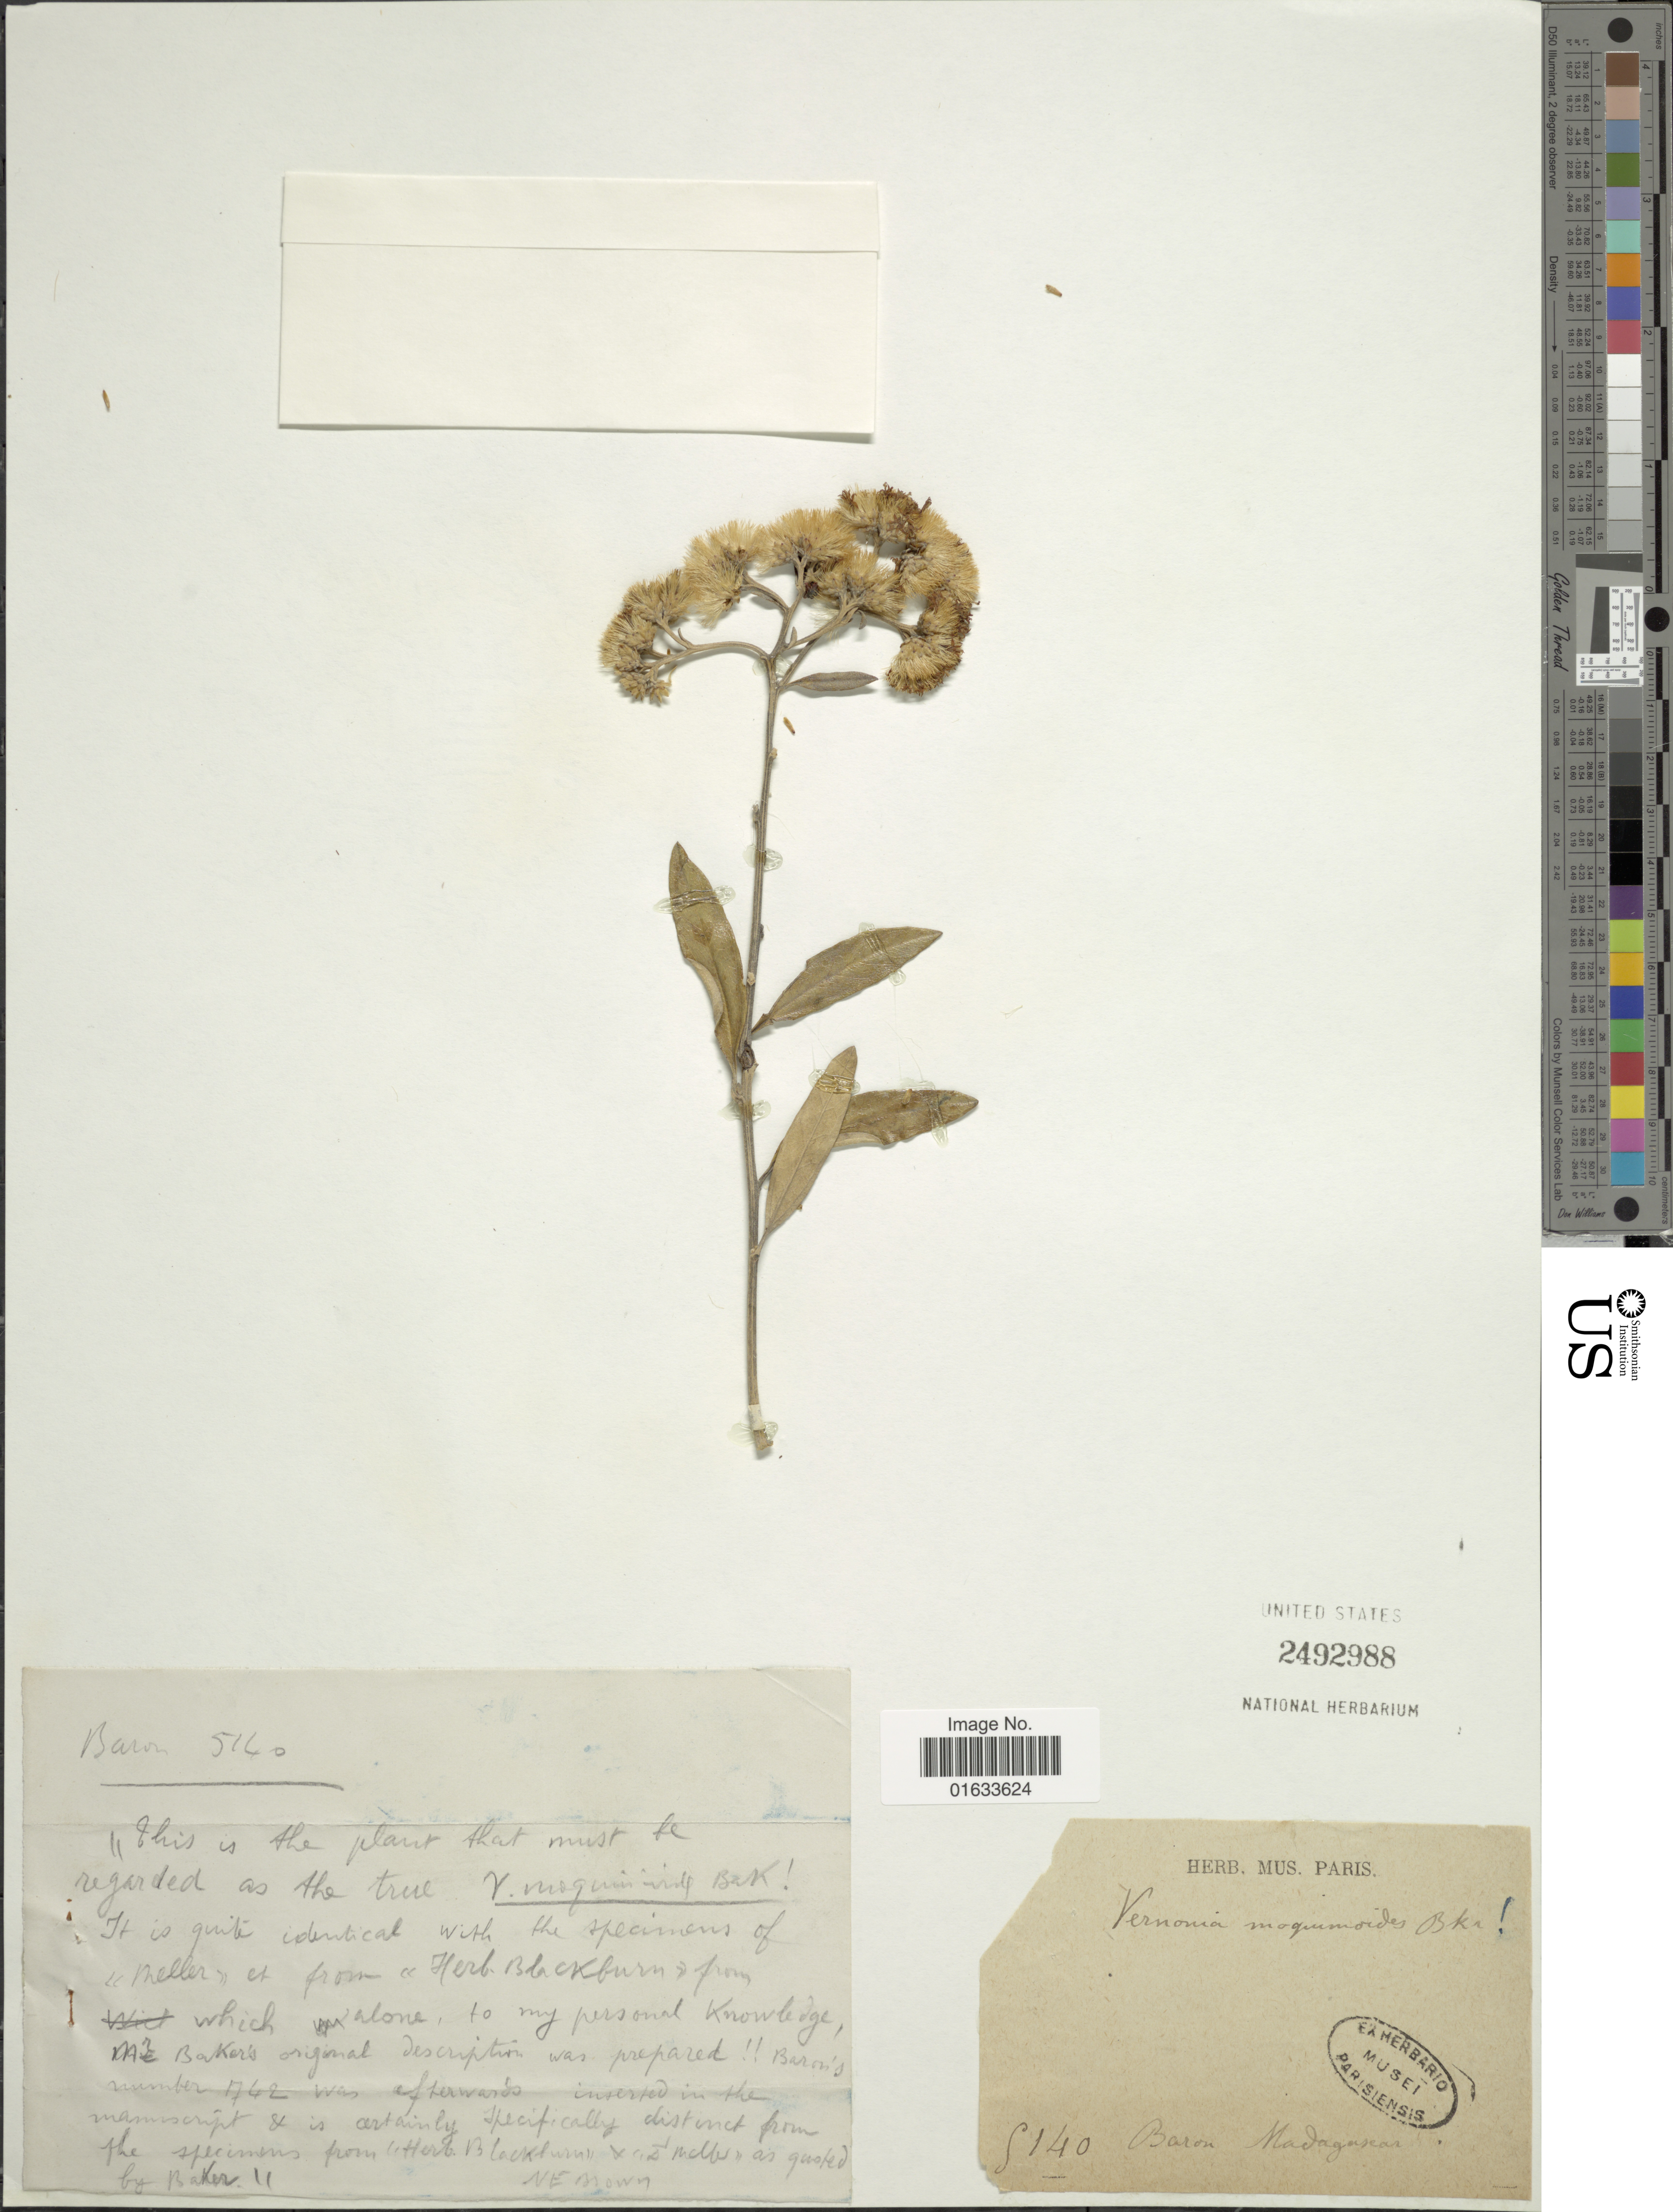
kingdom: Plantae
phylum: Tracheophyta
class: Magnoliopsida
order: Asterales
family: Asteraceae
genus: Distephanus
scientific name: Distephanus garnierianus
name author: (Klatt) H. Rob. & B. Kahn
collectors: -. Baron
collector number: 5140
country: Madagascar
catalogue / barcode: US 2492988